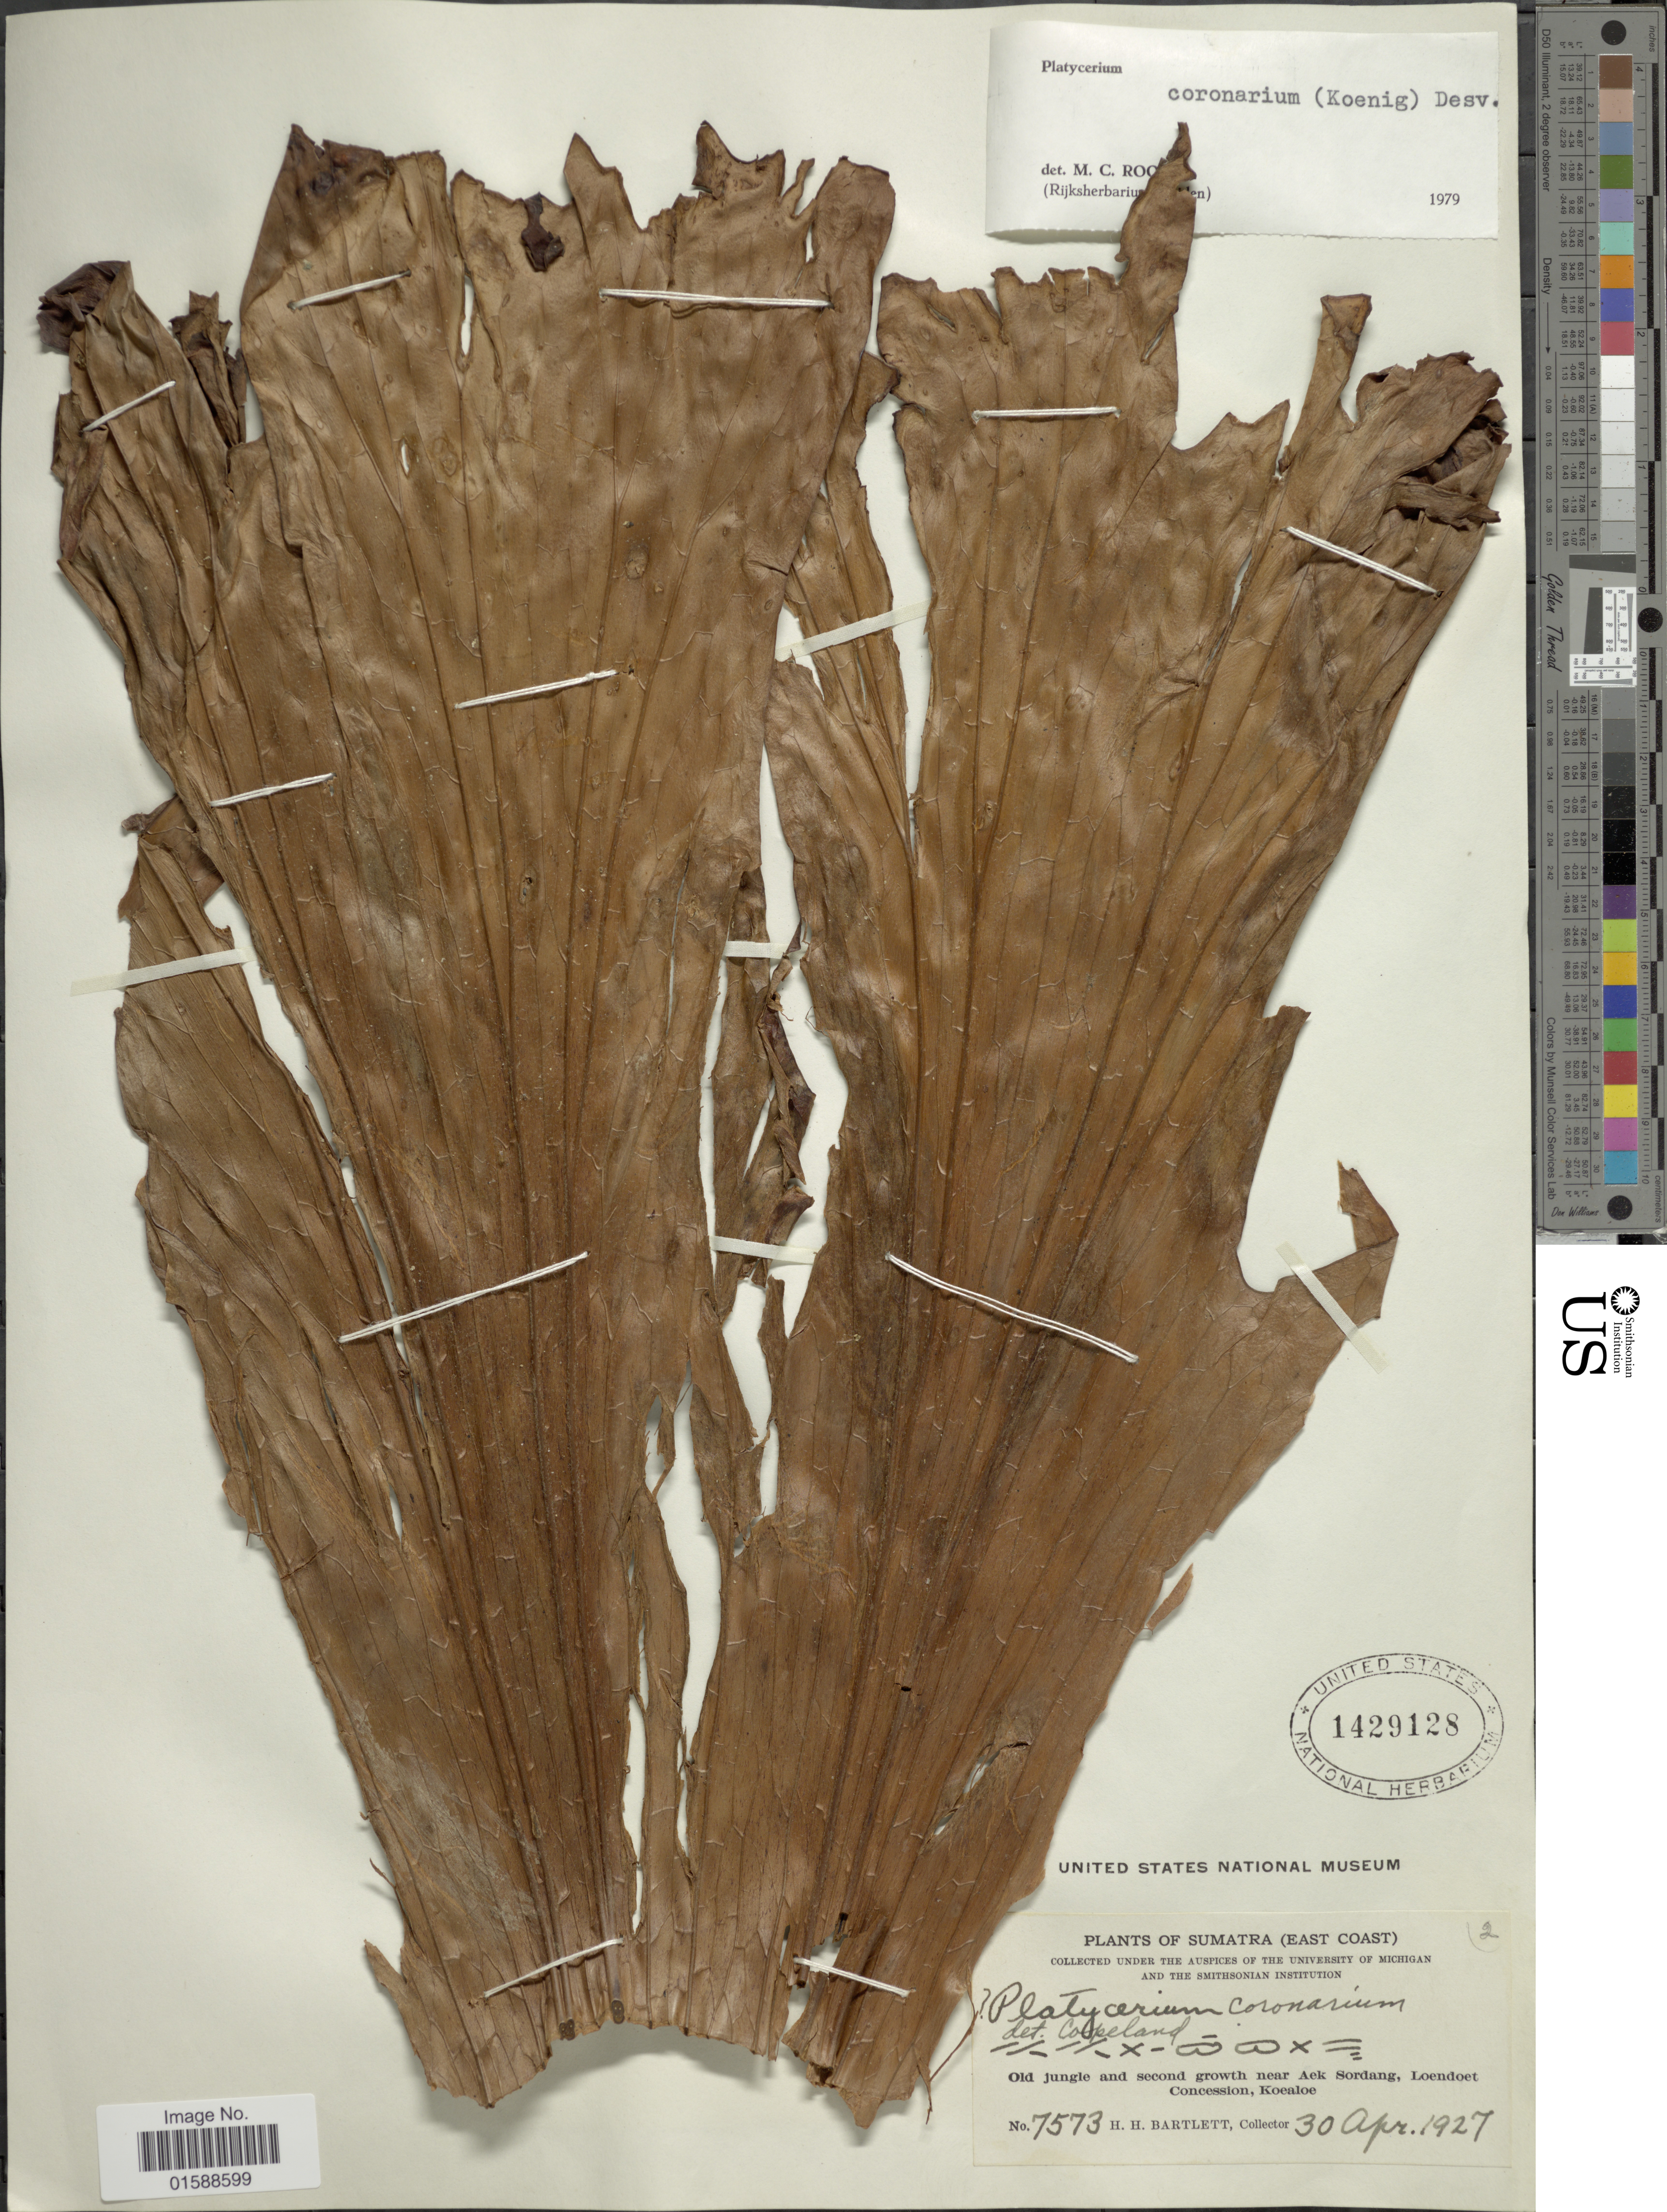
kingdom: Plantae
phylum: Tracheophyta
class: Polypodiopsida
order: Polypodiales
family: Polypodiaceae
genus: Platycerium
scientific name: Platycerium coronarium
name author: (K.D. Koenig ex O.F. Müll.) Desv.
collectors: H. H. Bartlett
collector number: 7573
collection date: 1927-04-30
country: Indonesia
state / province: Sumatra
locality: Sumatra (East Coast). old jungle and second growth near Aek Sordang, Loendoet Concession, Koealoe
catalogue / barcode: US 1429128